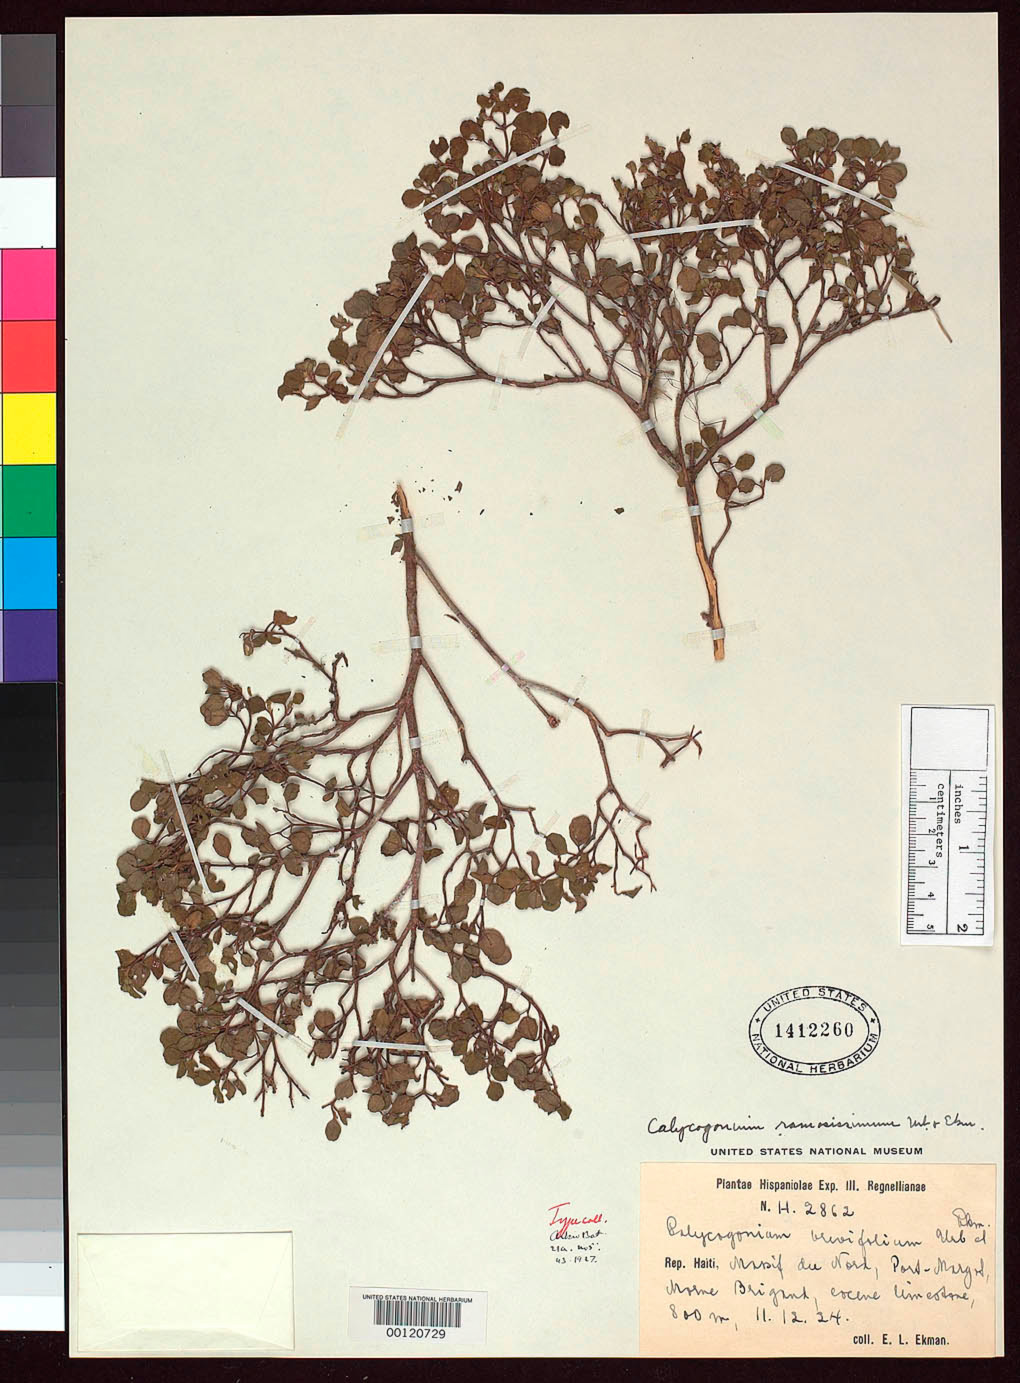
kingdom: Plantae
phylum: Tracheophyta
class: Magnoliopsida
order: Myrtales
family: Melastomataceae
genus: Calycogonium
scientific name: Calycogonium ramosissimum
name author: Urb. & Ekman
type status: Isotype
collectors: E. L. Ekman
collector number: H 2862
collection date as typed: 11 Dec 1924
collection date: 1924-12-11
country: Haiti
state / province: Nord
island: Hispaniola Island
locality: Prope Bayeux in Morne Brigand.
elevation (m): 800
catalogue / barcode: US 1412260